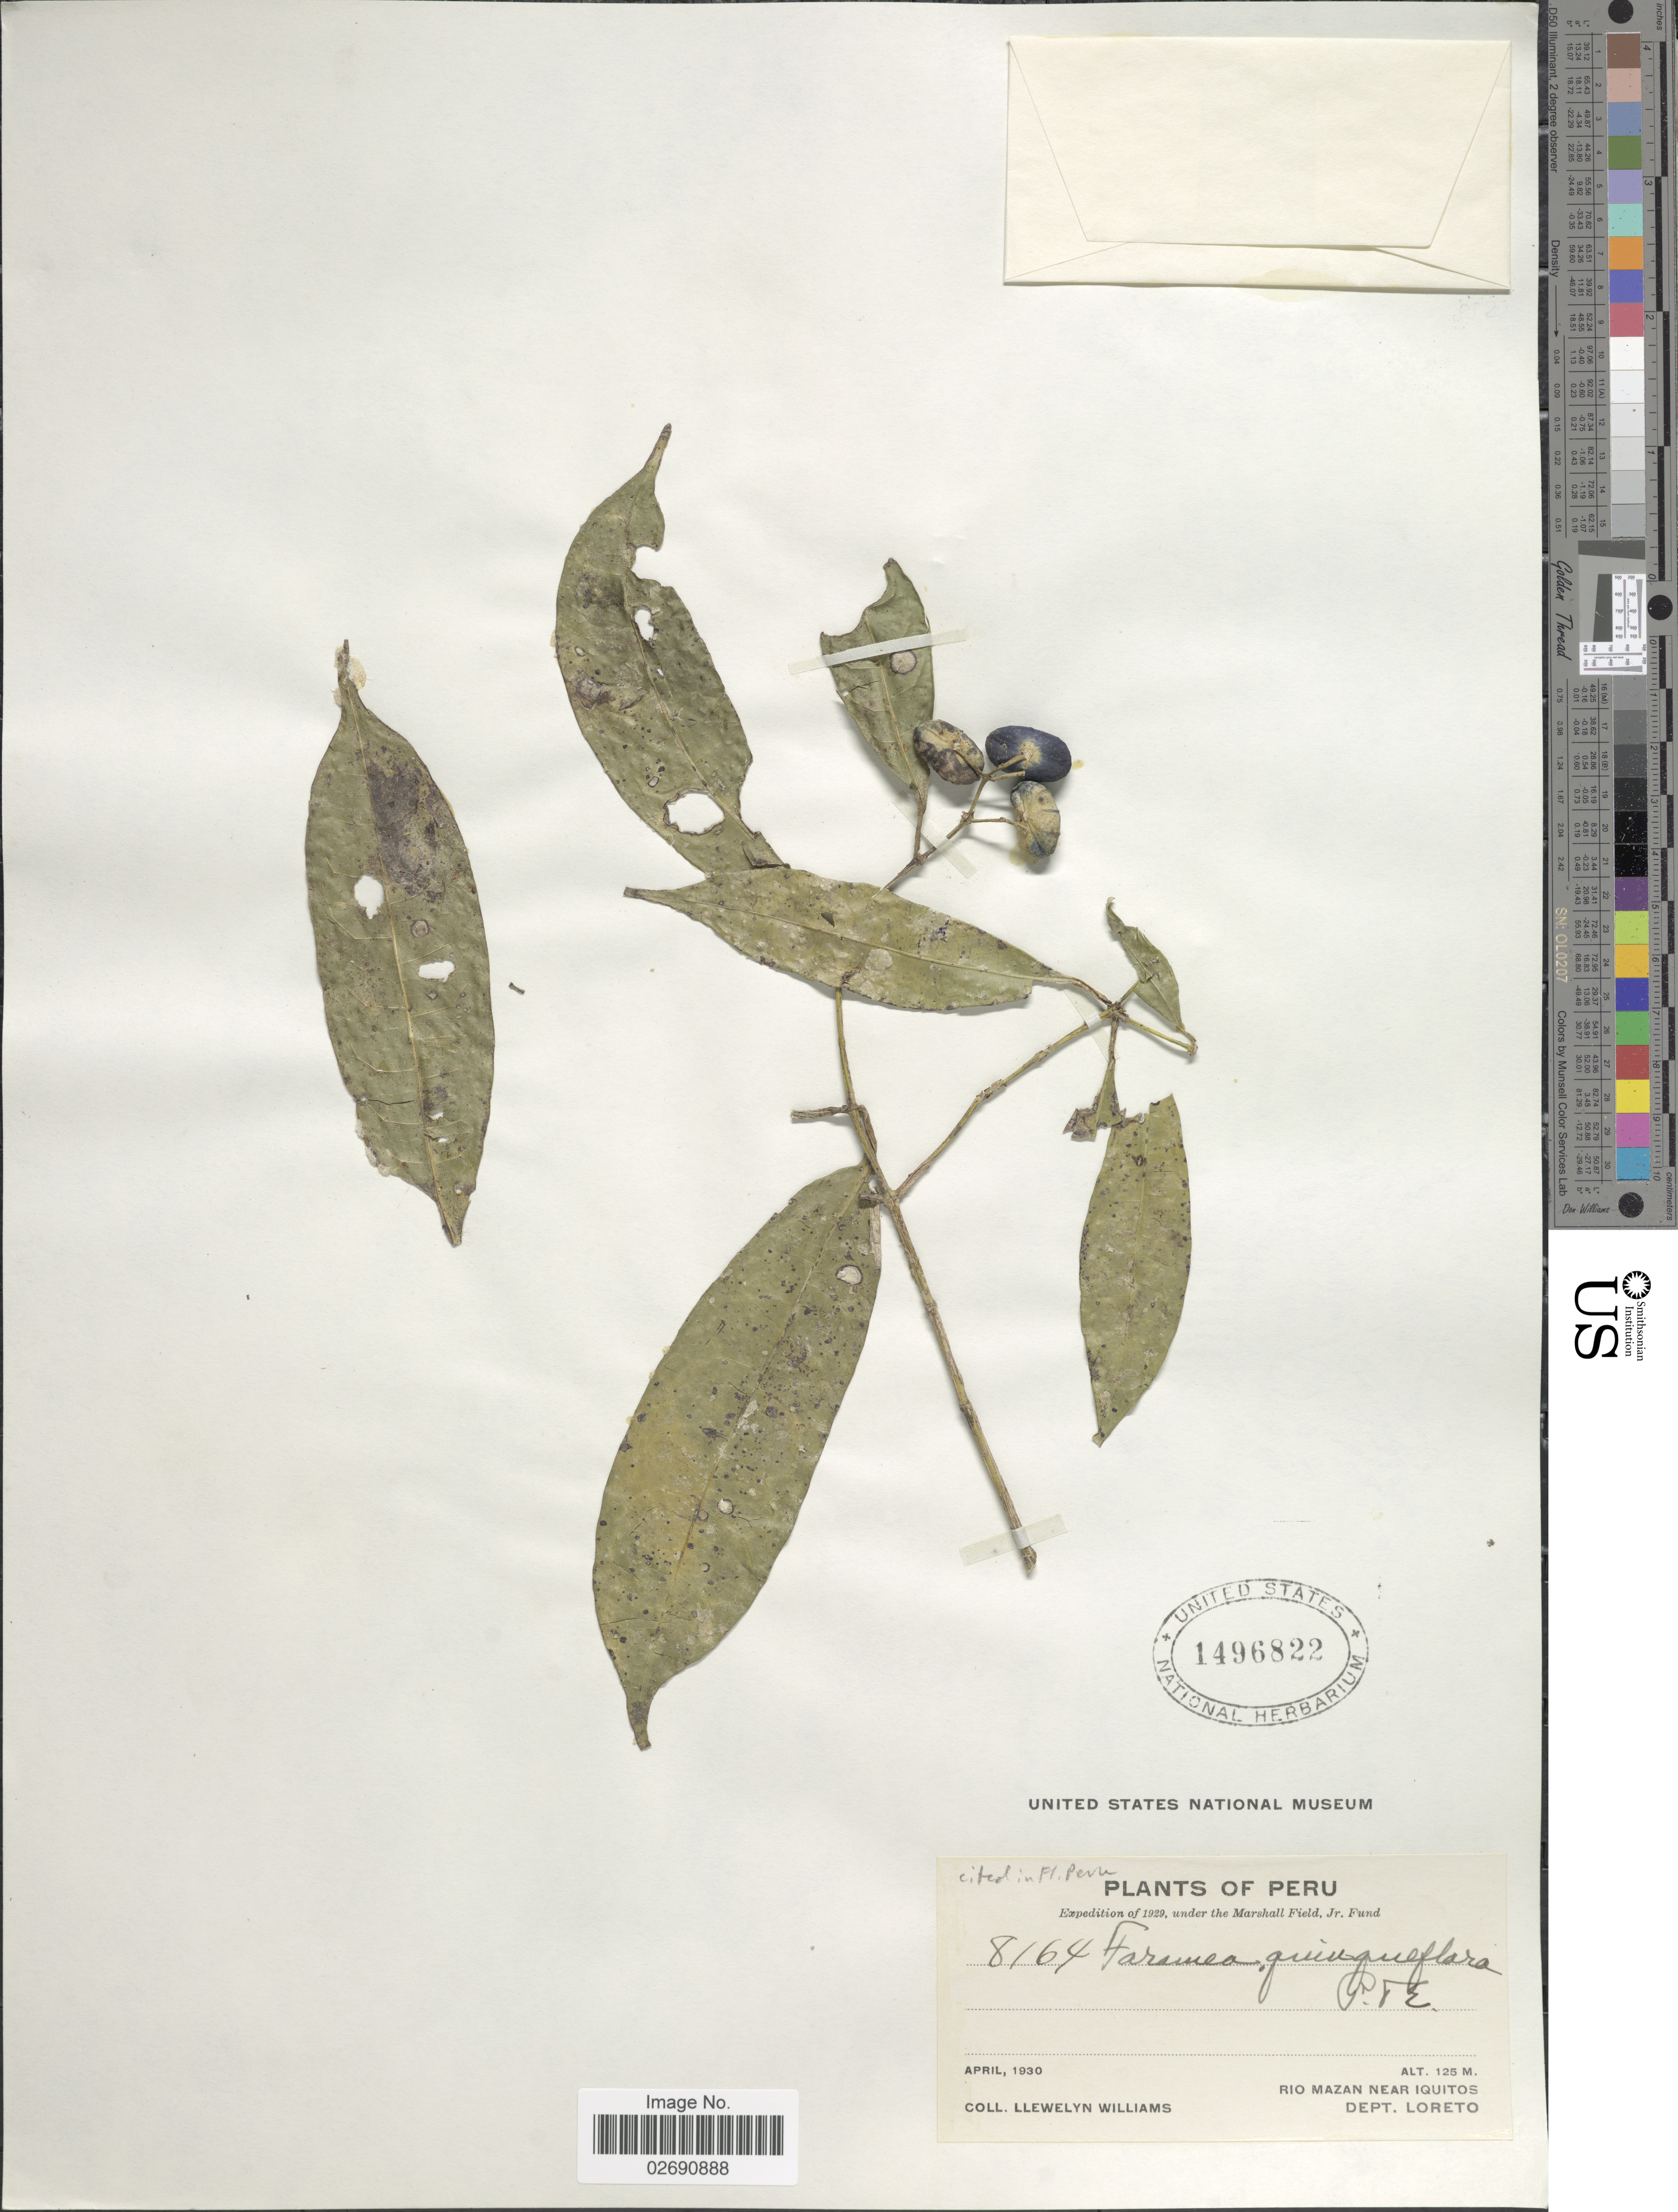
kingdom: Plantae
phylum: Tracheophyta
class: Magnoliopsida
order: Gentianales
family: Rubiaceae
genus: Faramea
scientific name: Faramea quinqueflora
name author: Poepp. & Endl.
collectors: Ll. Williams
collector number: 8164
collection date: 1930-04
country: Peru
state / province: Loreto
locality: Rio Mazan near Iquitos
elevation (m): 125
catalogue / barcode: US 1496822